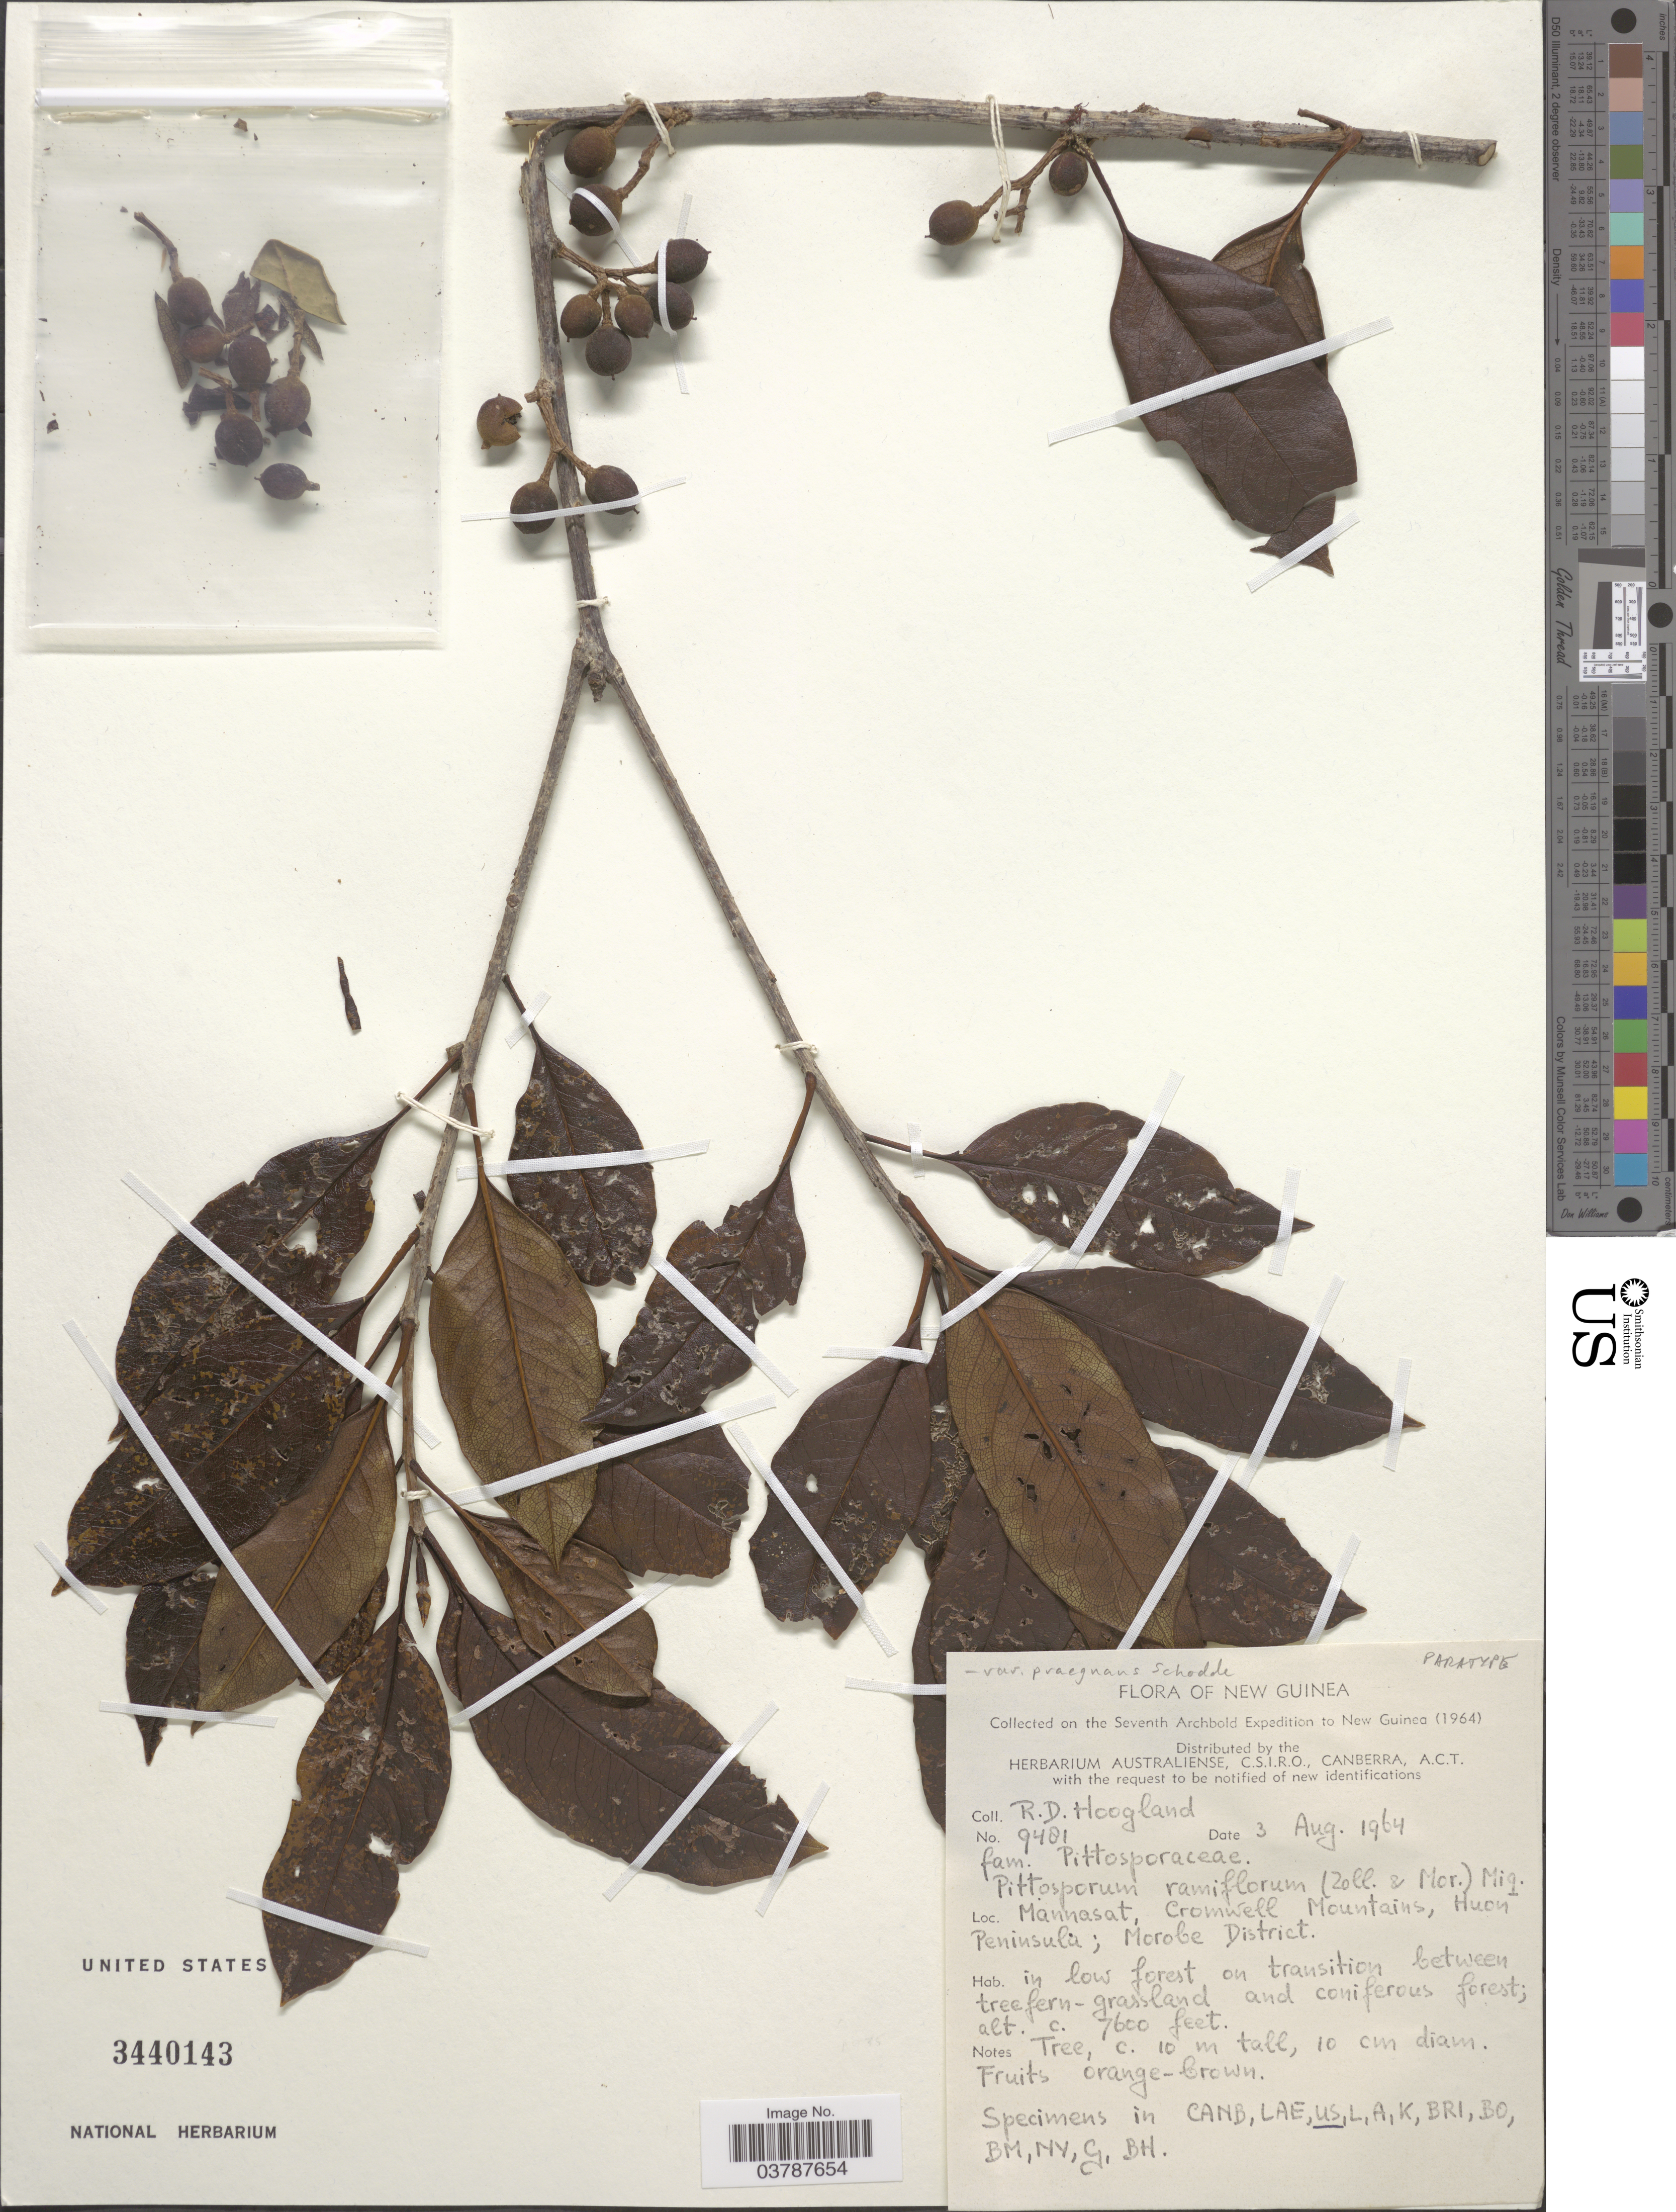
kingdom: Plantae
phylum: Tracheophyta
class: Magnoliopsida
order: Apiales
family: Pittosporaceae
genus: Pittosporum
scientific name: Pittosporum ramiflorum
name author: (Zoll. & Mor.) Zoll.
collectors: R. D. Hoogland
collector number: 9481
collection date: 1964-08-03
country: Papua New Guinea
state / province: Morobe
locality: New Guinea. Mannasat, Cromwell Mountains, Huon Peninsula; Morobe District.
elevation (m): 2316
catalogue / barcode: US 3440143